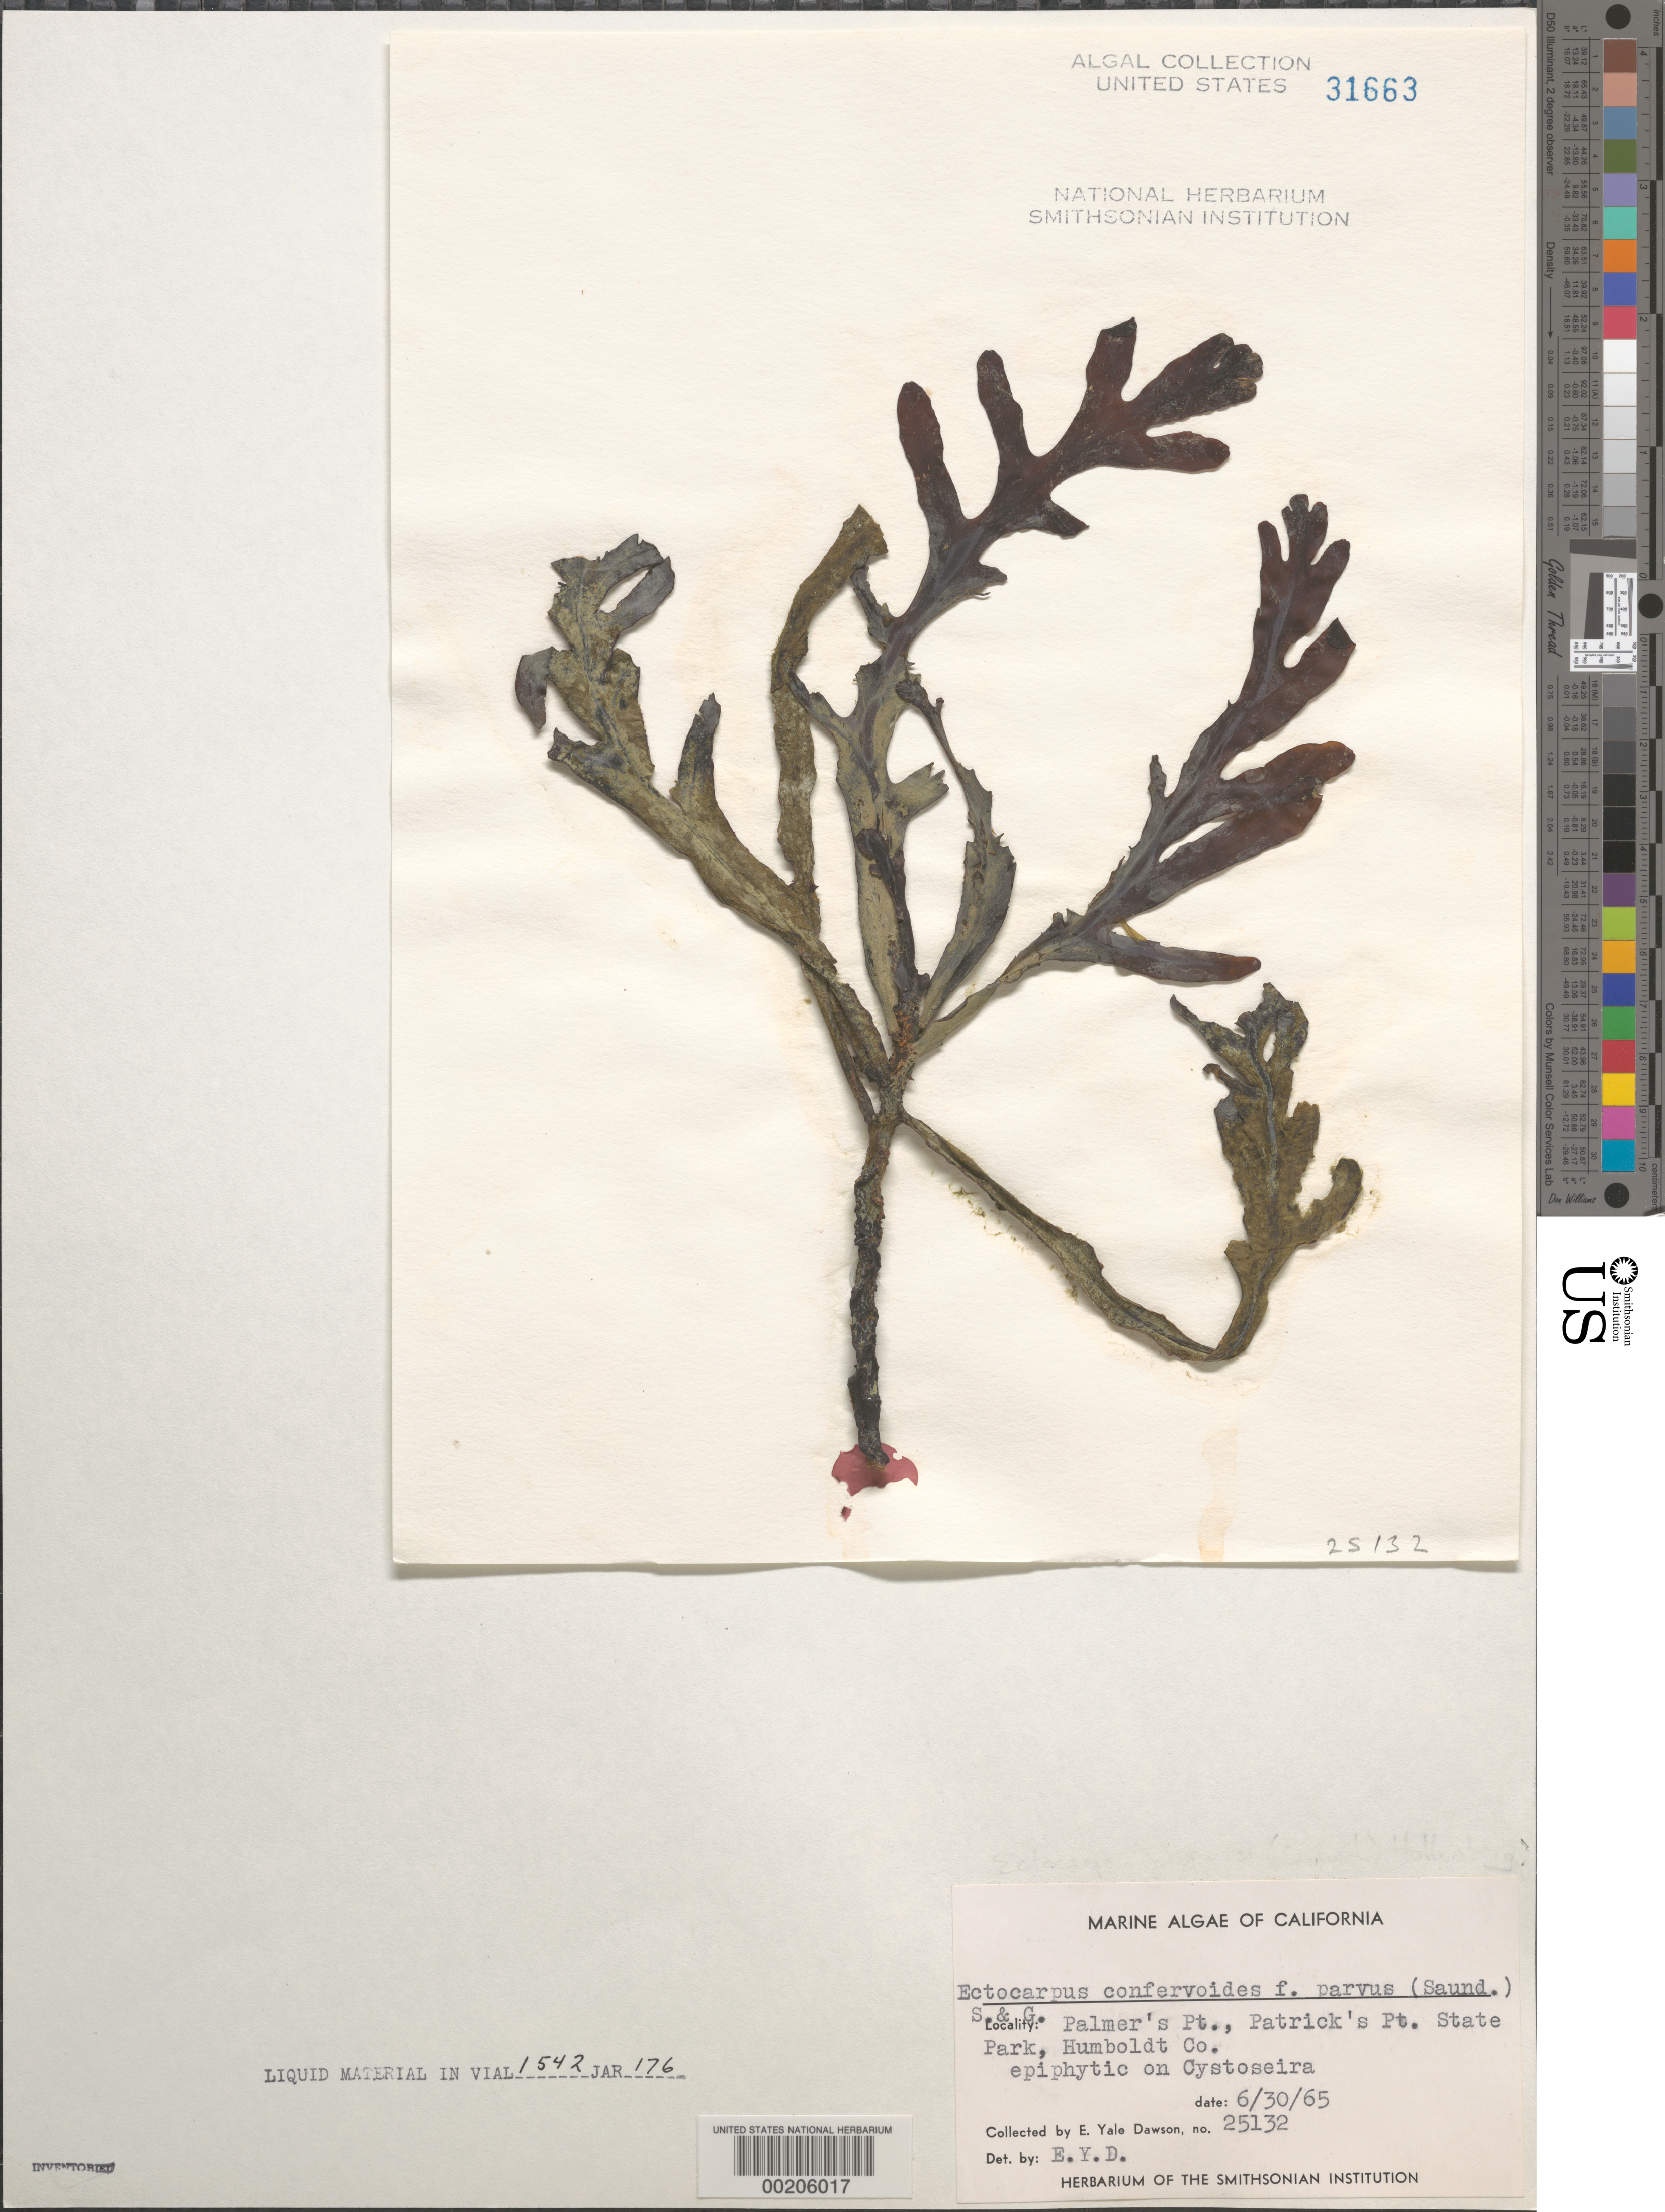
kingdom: Chromista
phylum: Ochrophyta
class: Phaeophyceae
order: Ectocarpales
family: Ectocarpaceae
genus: Ectocarpus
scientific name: Ectocarpus siliculosus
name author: (Dillwyn) Lyngbye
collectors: E. Y. Dawson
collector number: EYD 25132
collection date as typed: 27 Jun 1965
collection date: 1965-06-27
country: United States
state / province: California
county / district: Humboldt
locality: Palmer's Point, Patrick's Point State Park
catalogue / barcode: US 31663